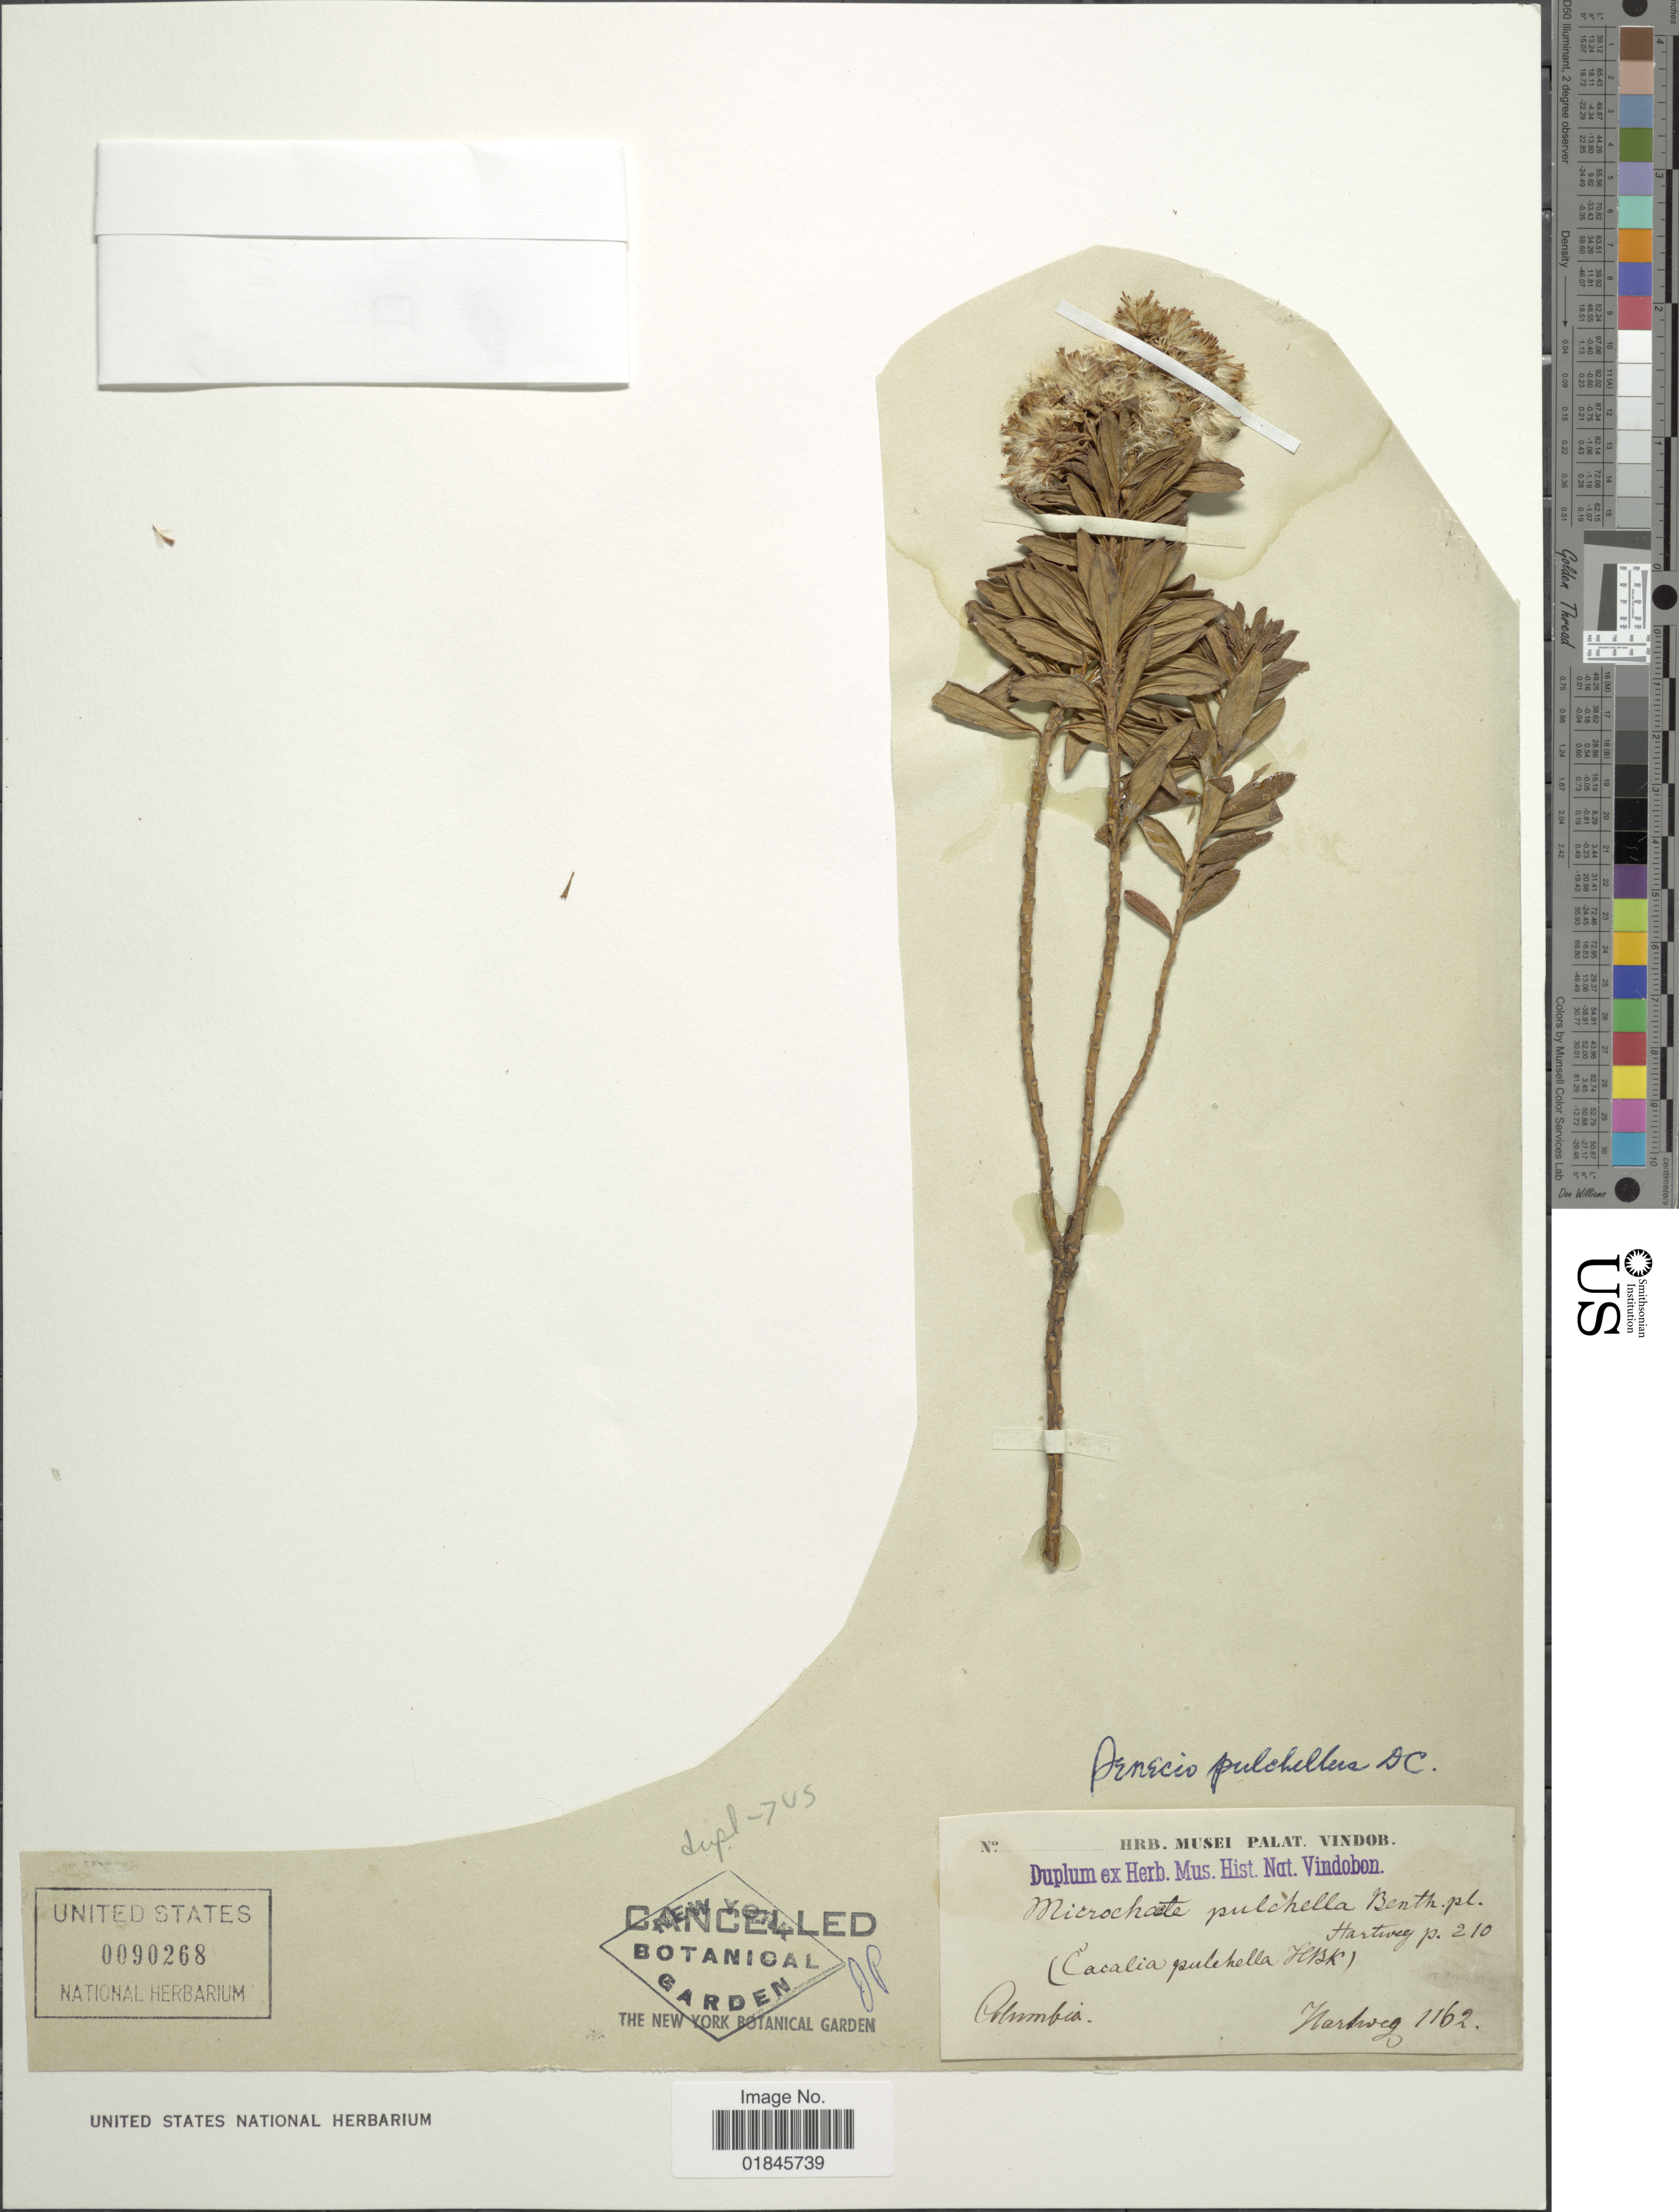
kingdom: Plantae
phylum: Tracheophyta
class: Magnoliopsida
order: Asterales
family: Asteraceae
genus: Pentacalia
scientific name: Pentacalia pulchella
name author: (Kunth) Cuatrec.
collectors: Hartweg, --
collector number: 1162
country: Colombia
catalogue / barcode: US 90268